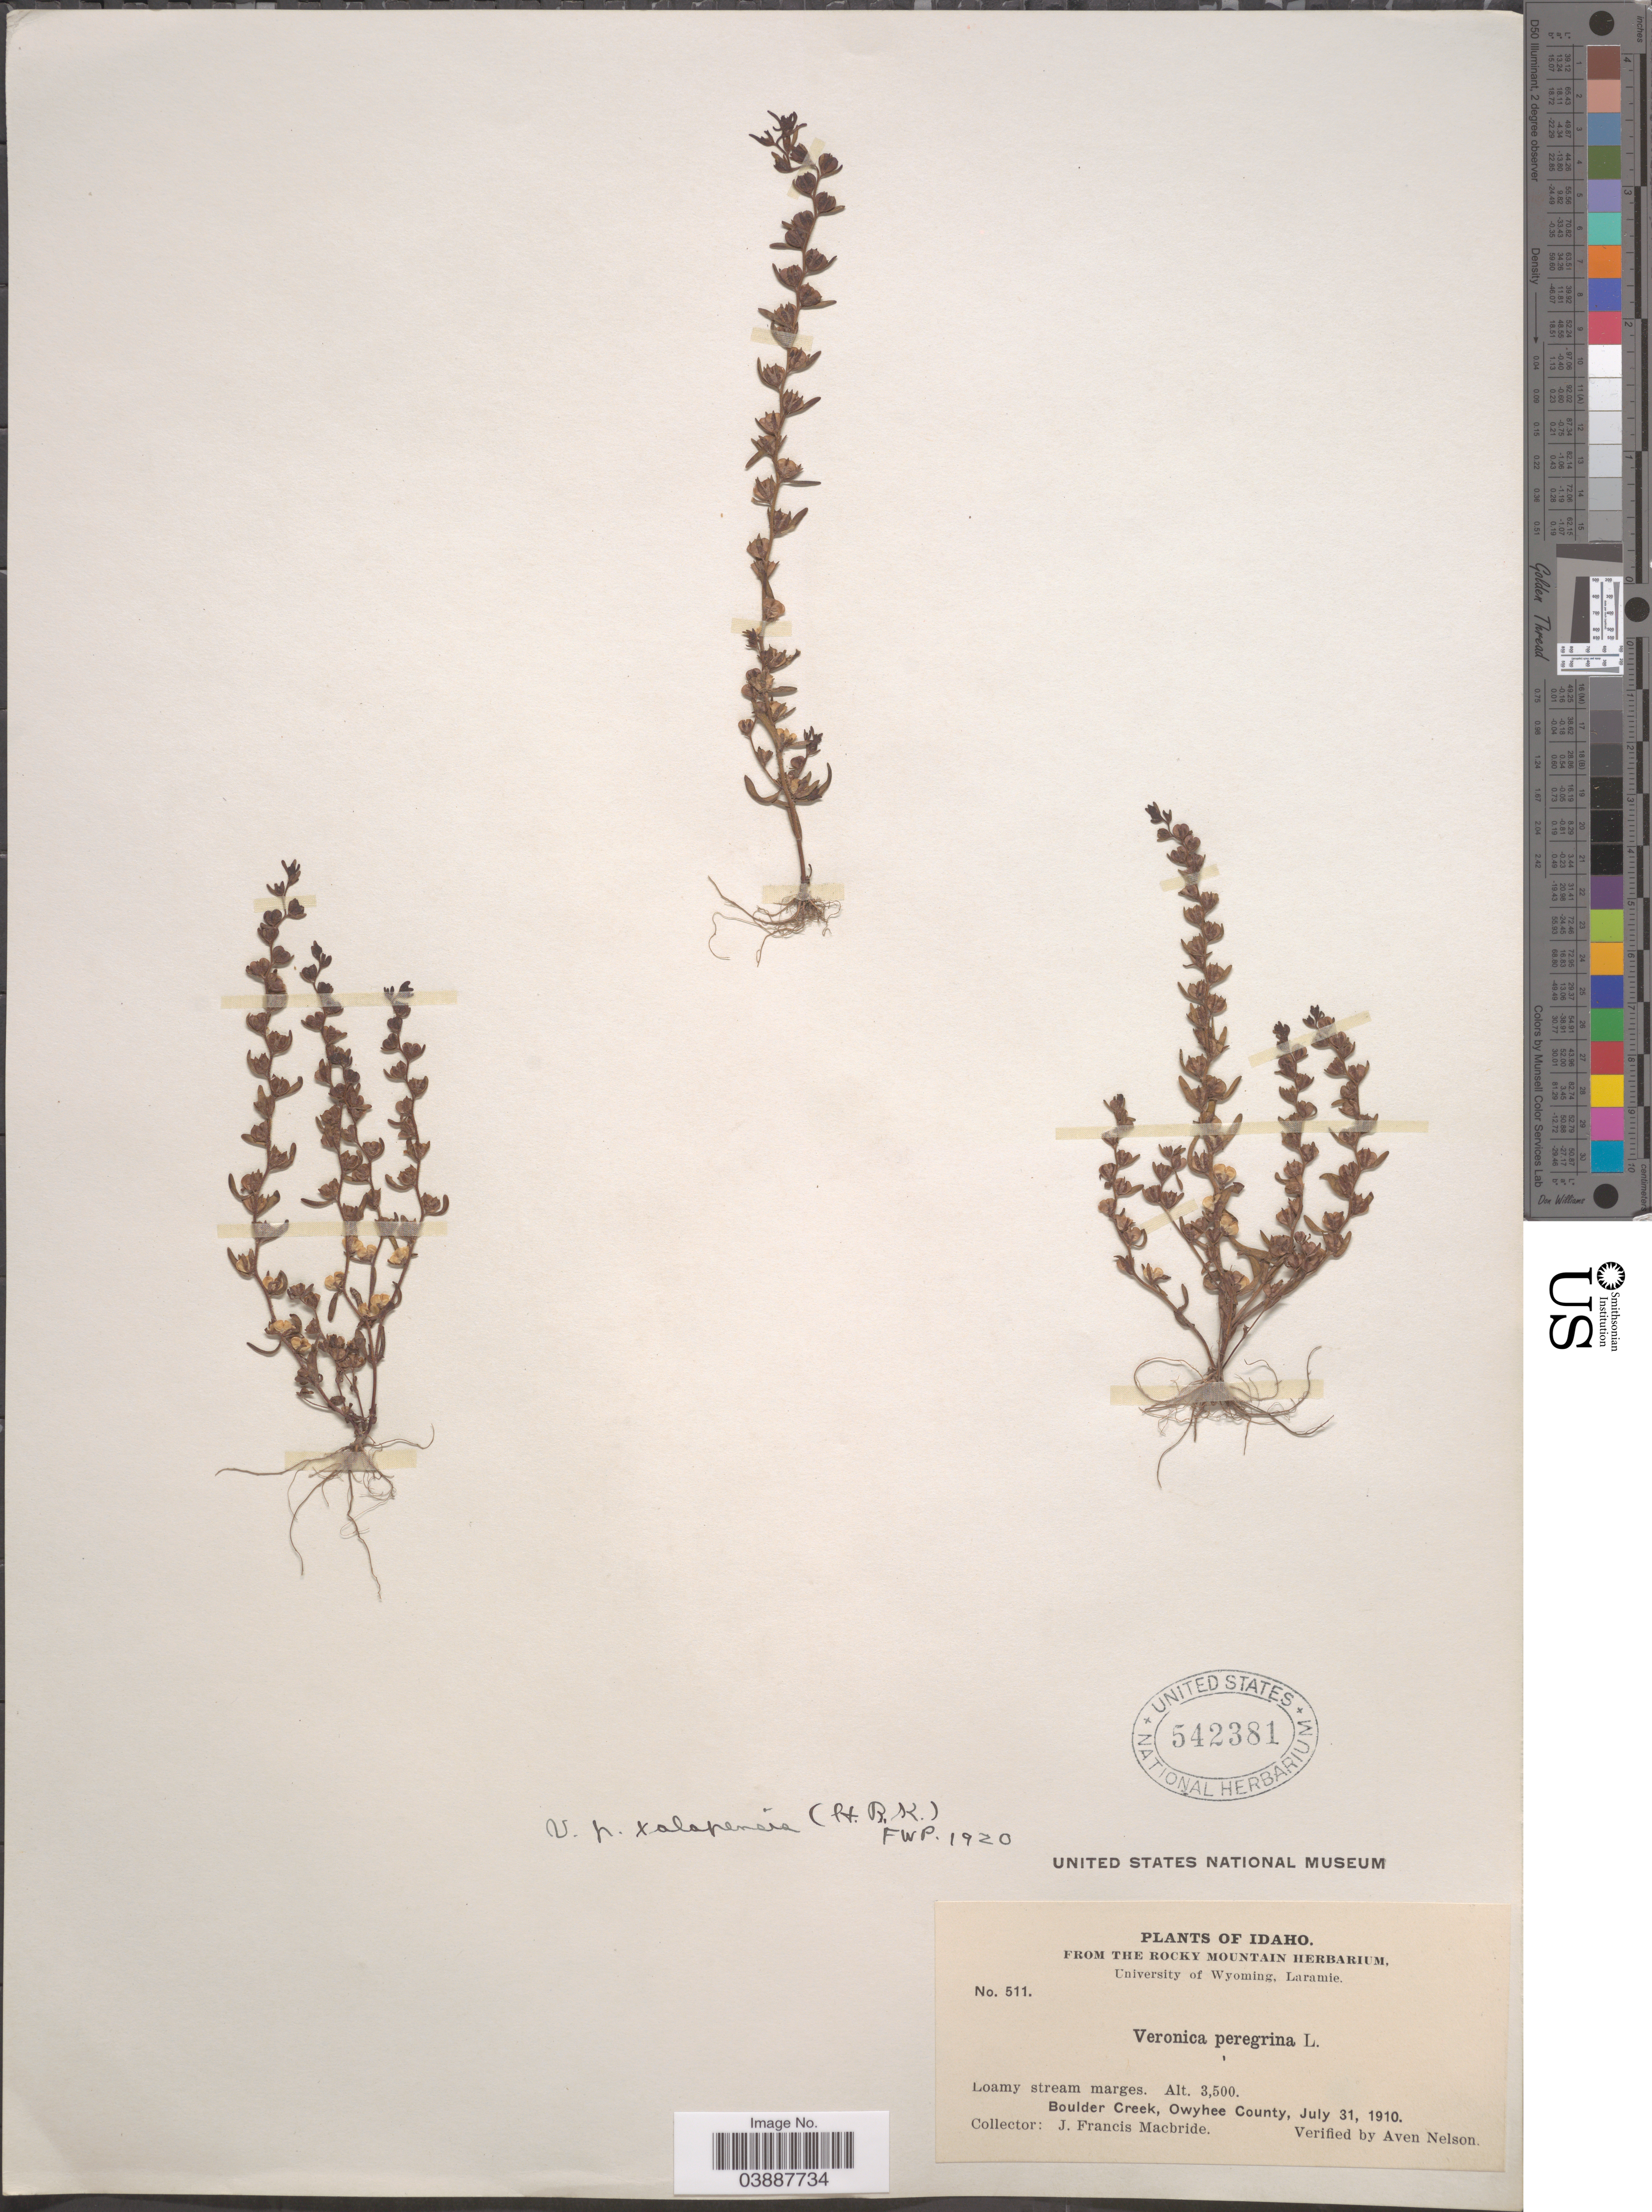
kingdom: Plantae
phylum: Tracheophyta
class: Magnoliopsida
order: Lamiales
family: Plantaginaceae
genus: Veronica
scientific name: Veronica peregrina var. xalapensis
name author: Kunth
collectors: J. F. Macbride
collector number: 511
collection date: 1910-07-31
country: United States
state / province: Idaho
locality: Boulder Creek, Owyhee County.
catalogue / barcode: US 542381